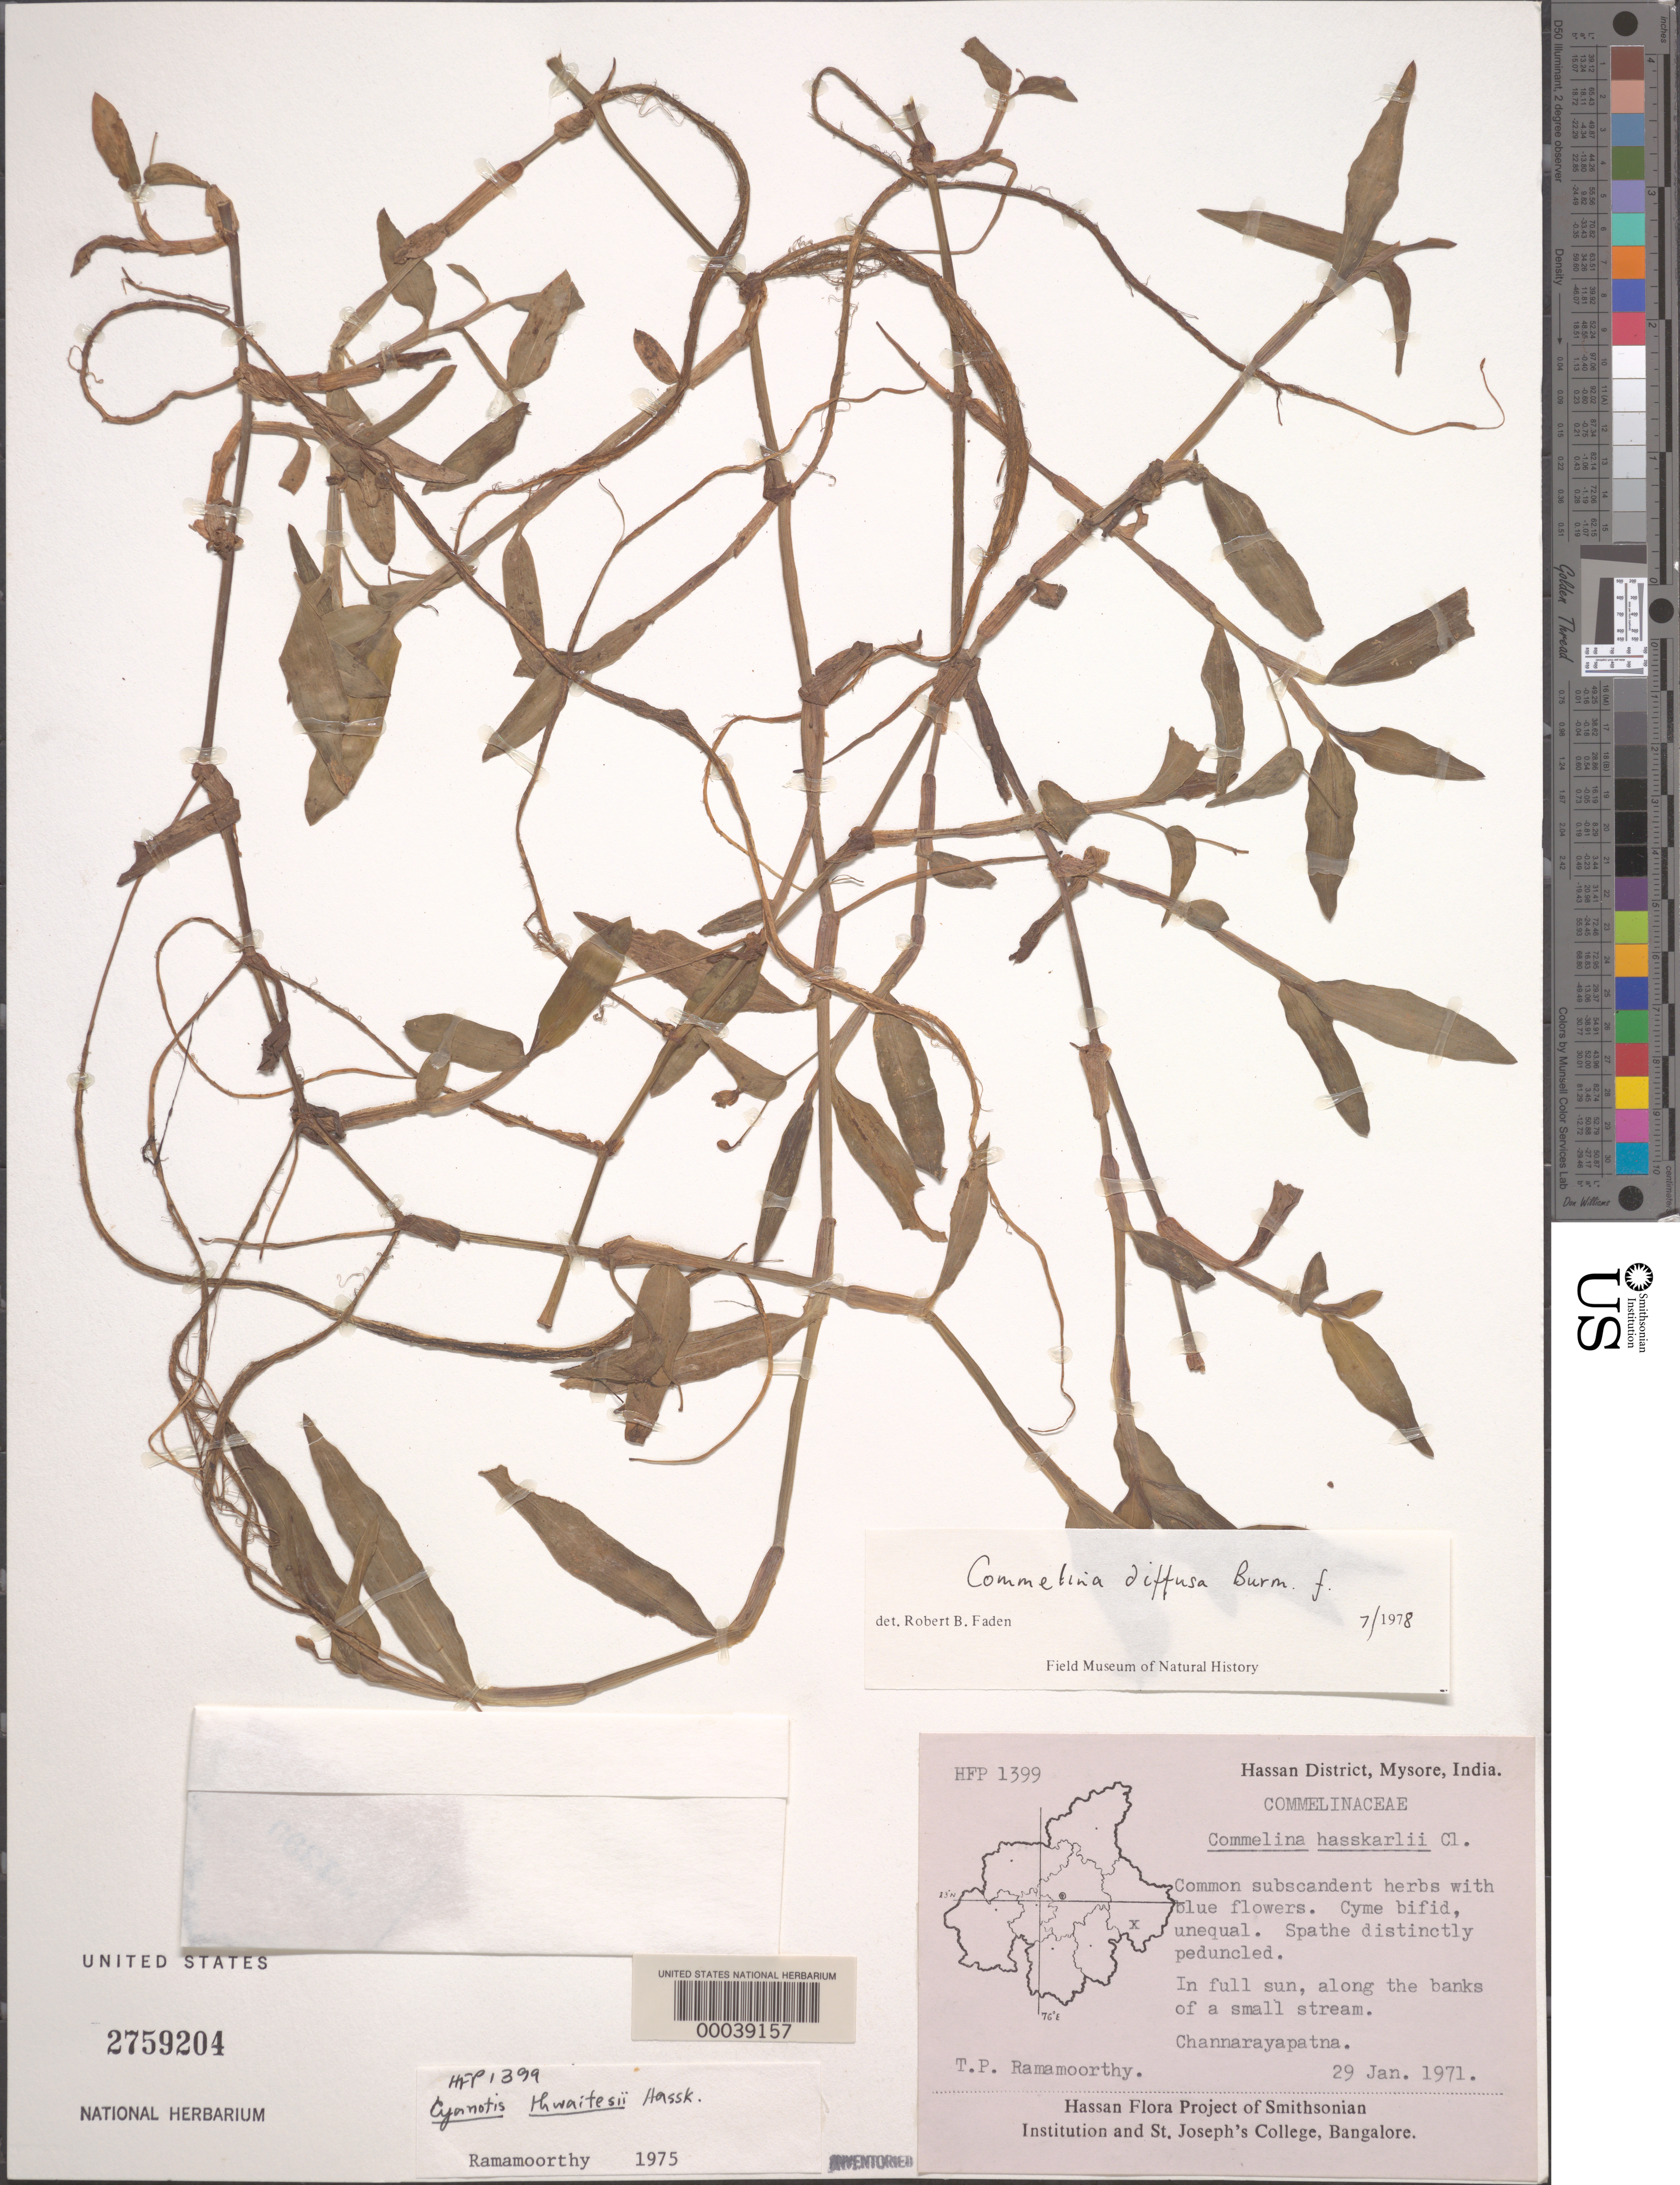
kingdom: Plantae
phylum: Tracheophyta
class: Liliopsida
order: Commelinales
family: Commelinaceae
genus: Commelina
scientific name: Commelina diffusa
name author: Burm. f.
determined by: Faden, Robert B., (US), Smithsonian Institution - National Museum of Natural History (UNITED STATES)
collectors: T. P. Ramamoorthy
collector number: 1399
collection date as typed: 29 Jan 1971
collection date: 1971-01-29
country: India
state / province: Karnataka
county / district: Hassan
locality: Channarayapatna, mysore state [mysore state = karnataka.]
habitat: Full sun; streambank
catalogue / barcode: US 2759204